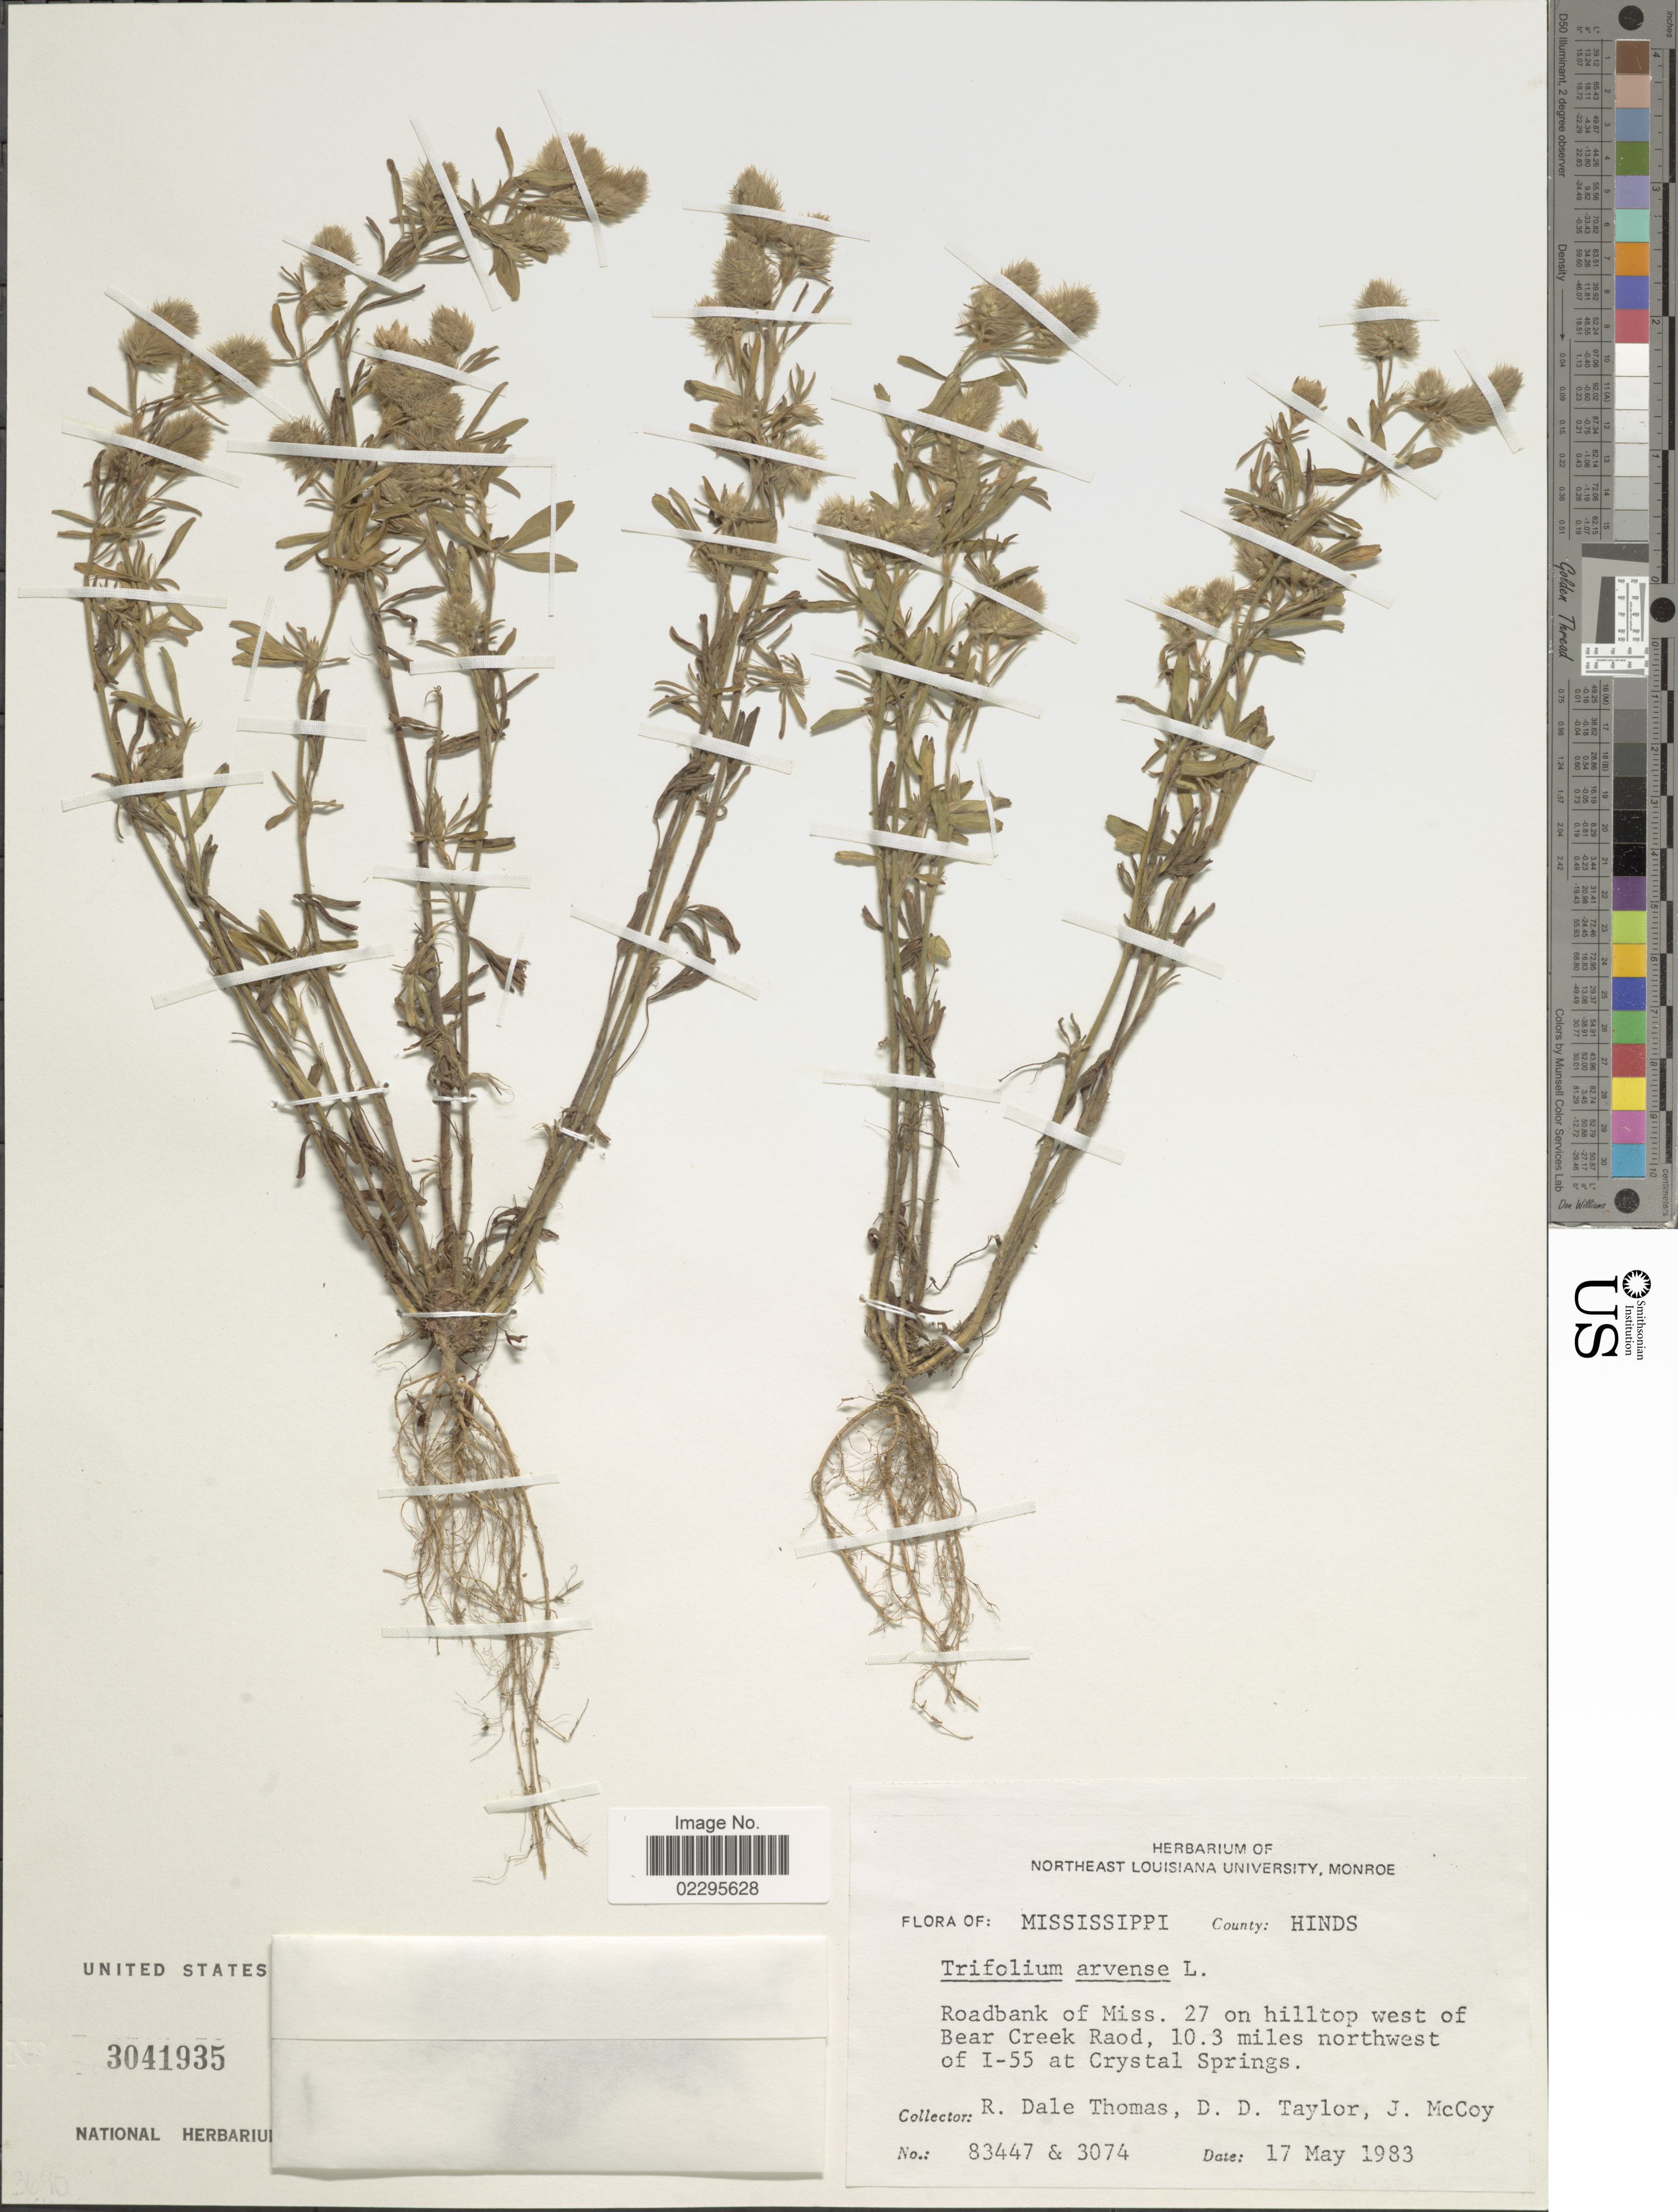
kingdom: Plantae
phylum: Tracheophyta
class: Magnoliopsida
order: Fabales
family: Fabaceae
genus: Trifolium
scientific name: Trifolium arvense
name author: L.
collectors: R. Thomas & D. Taylor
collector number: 93447/3074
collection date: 1983-05-17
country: United States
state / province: Mississippi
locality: County: Hinds, roadbank of Miss. 27 on hilltop west of Bear Creek Road, 10.3 miles northwest of I-55 at Crystal Springs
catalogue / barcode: US 3041935